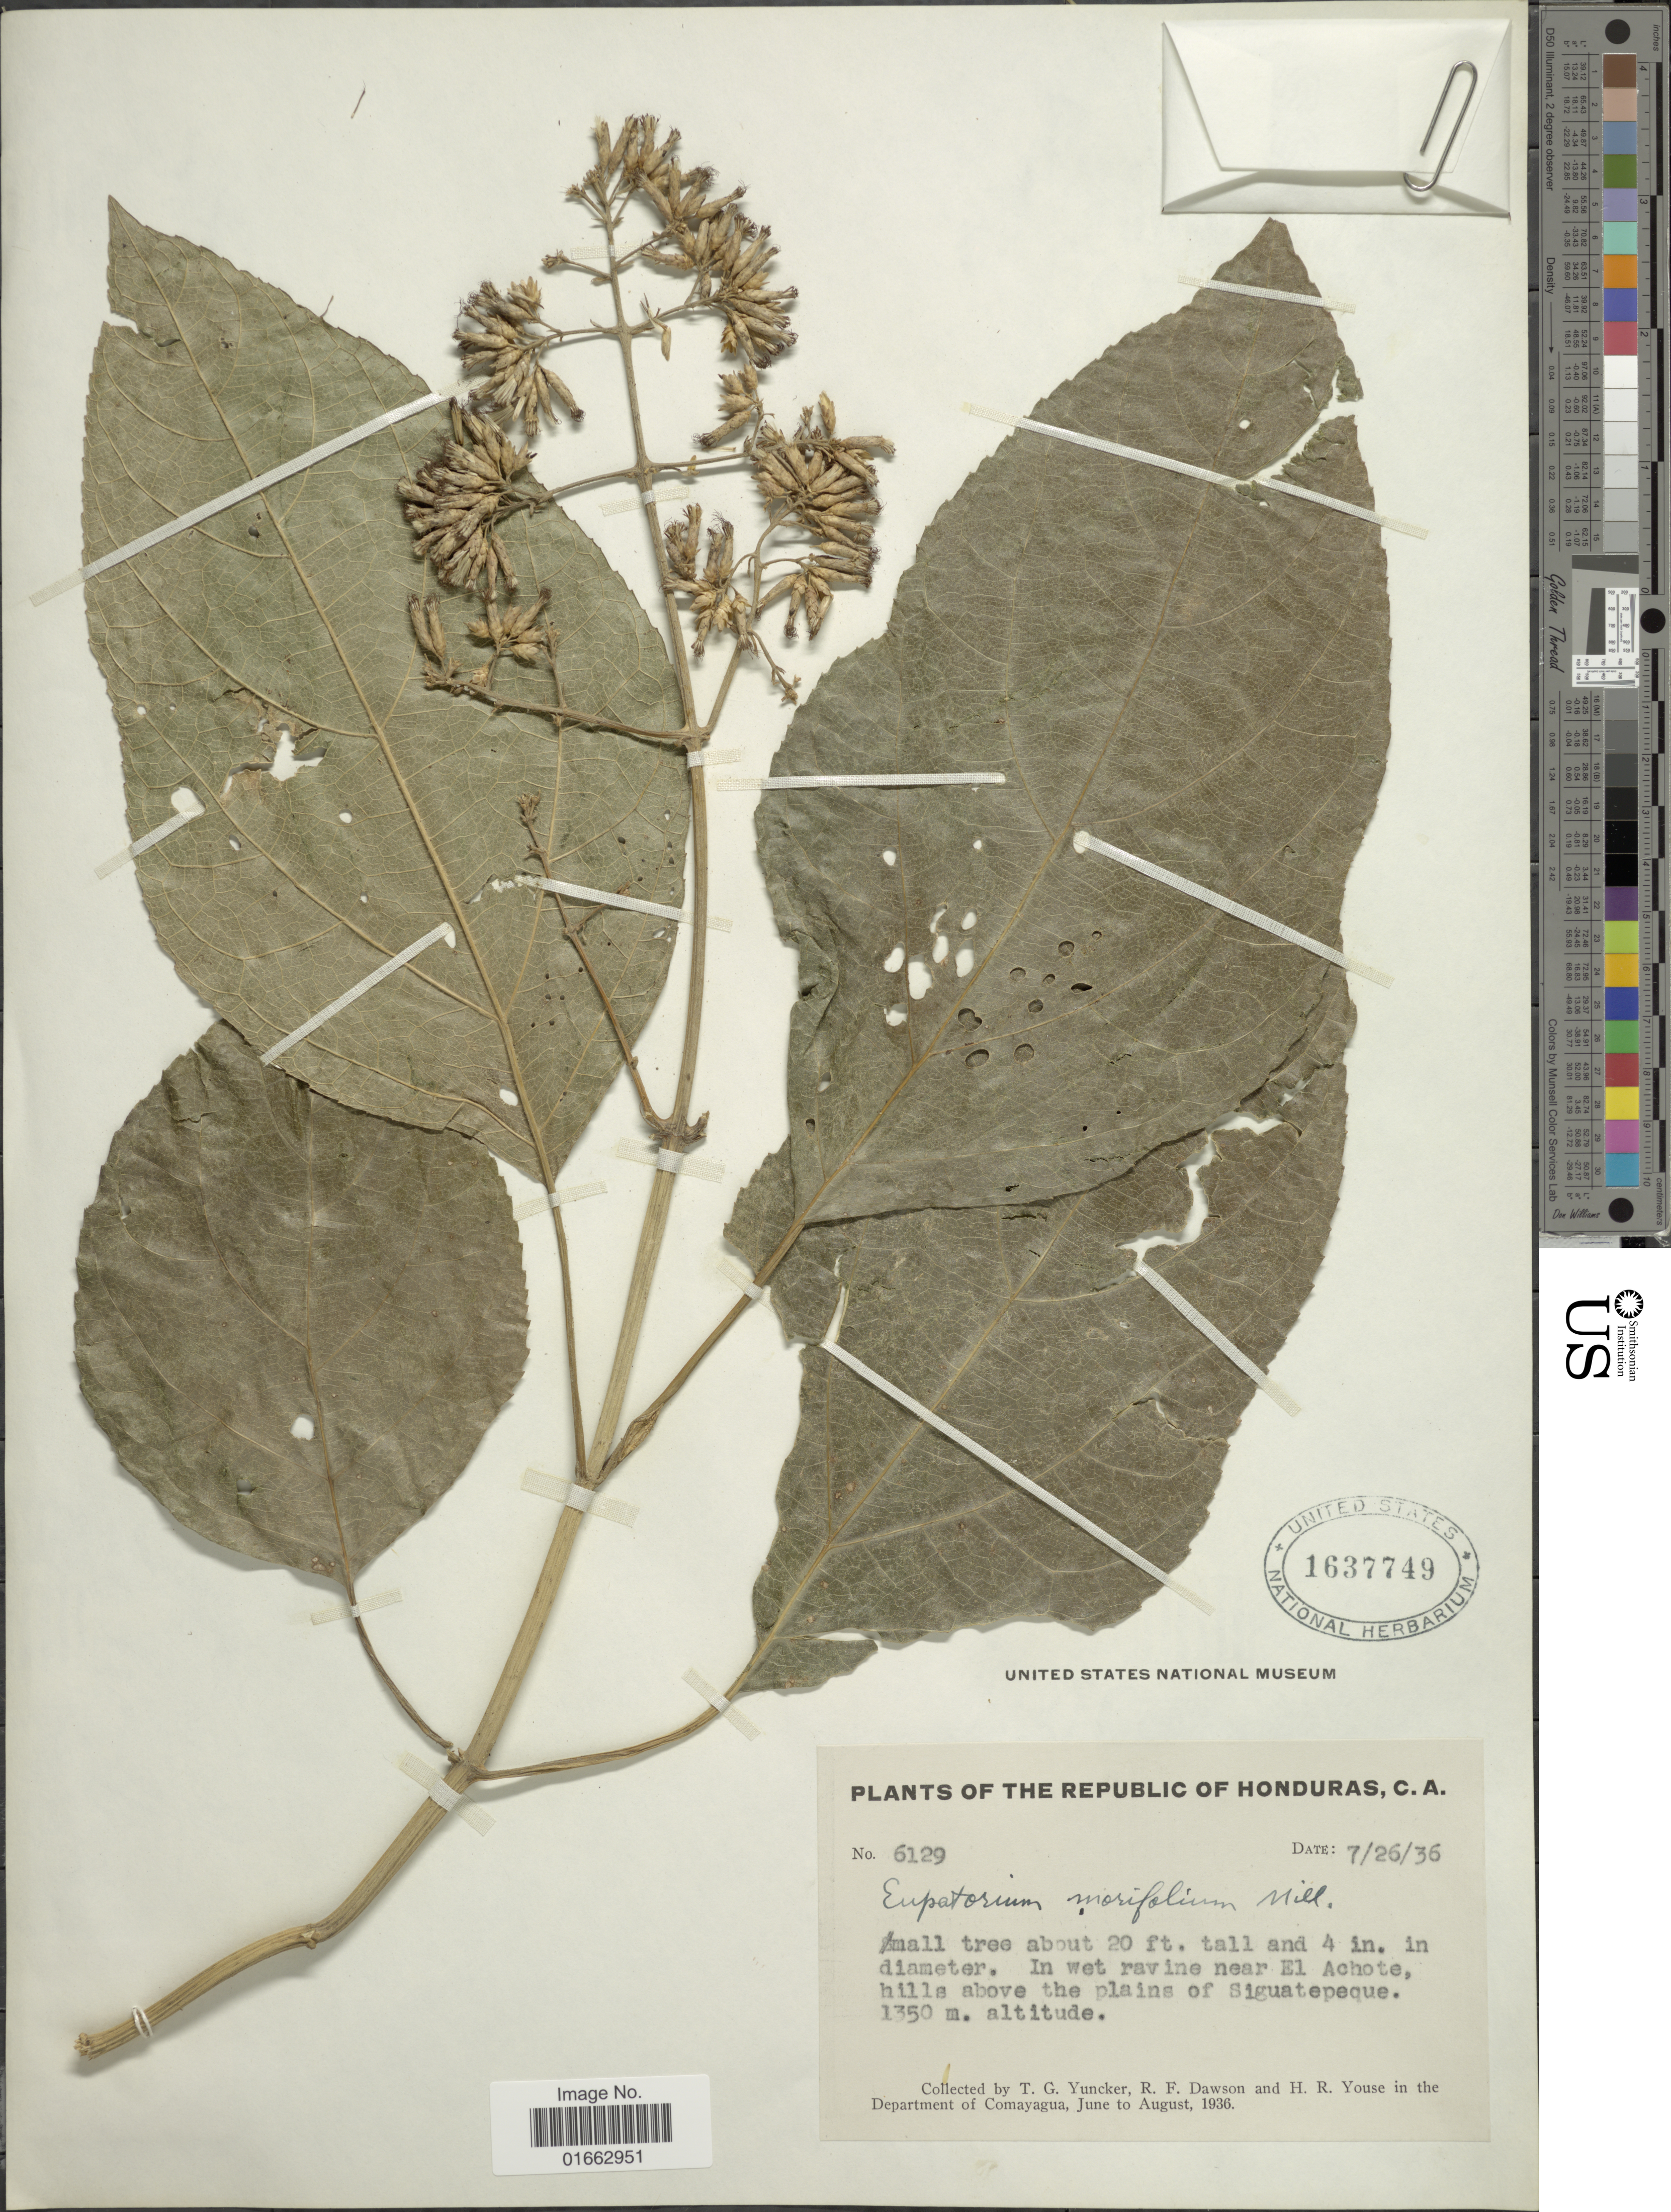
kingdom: Plantae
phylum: Tracheophyta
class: Magnoliopsida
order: Asterales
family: Asteraceae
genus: Critonia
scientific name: Critonia morifolia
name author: (Mill.) R.M. King & H. Rob.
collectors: T. G. Yuncker, R. F. Dawson & H. Youse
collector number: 6129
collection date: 1936-06/1936-08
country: Honduras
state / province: Comayagua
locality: Republic of Honduras, C.A., in wet ravine near El Achote, hills above the plains of Siguatepeque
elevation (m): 1350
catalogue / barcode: US 1637749